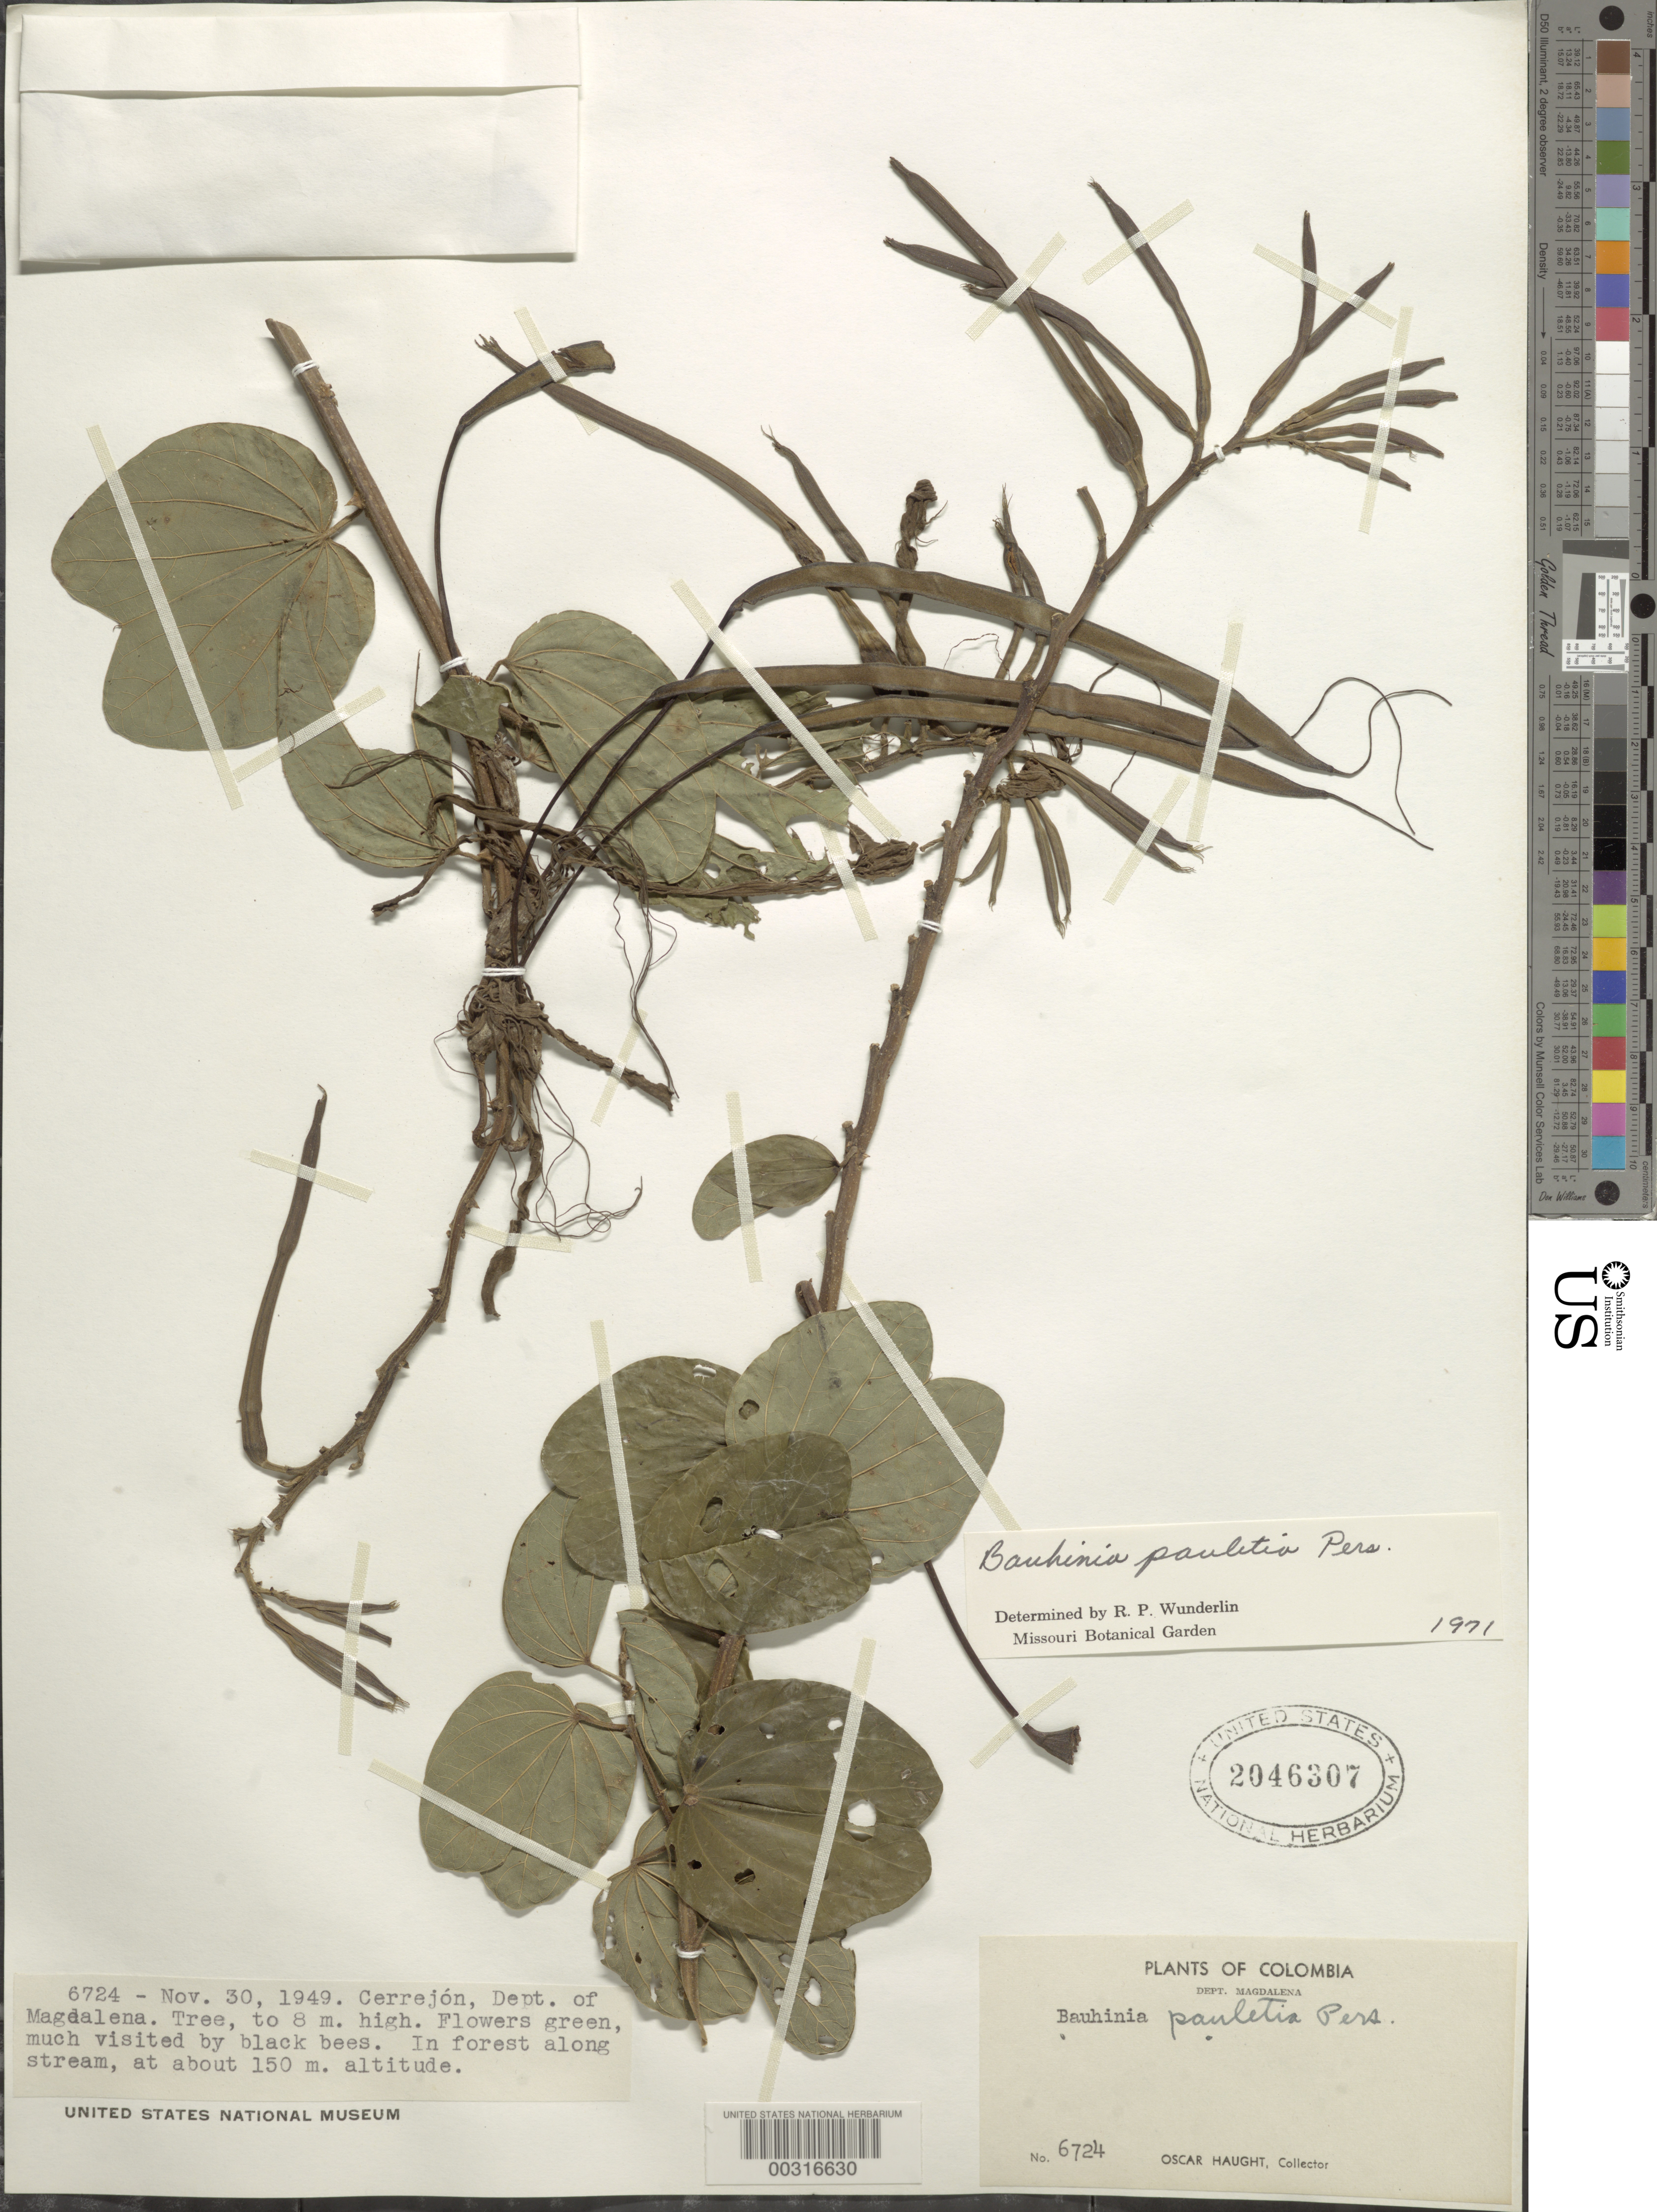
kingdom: Plantae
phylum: Tracheophyta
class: Magnoliopsida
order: Fabales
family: Fabaceae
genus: Bauhinia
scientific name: Bauhinia pauletia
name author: Pers.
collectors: O. L. Haught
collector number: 6724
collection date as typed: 30 Nov 1949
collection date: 1949-11-30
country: Colombia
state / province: Magdalena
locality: Cerrejon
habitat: In forest along stream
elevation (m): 150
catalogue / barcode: US 2046307